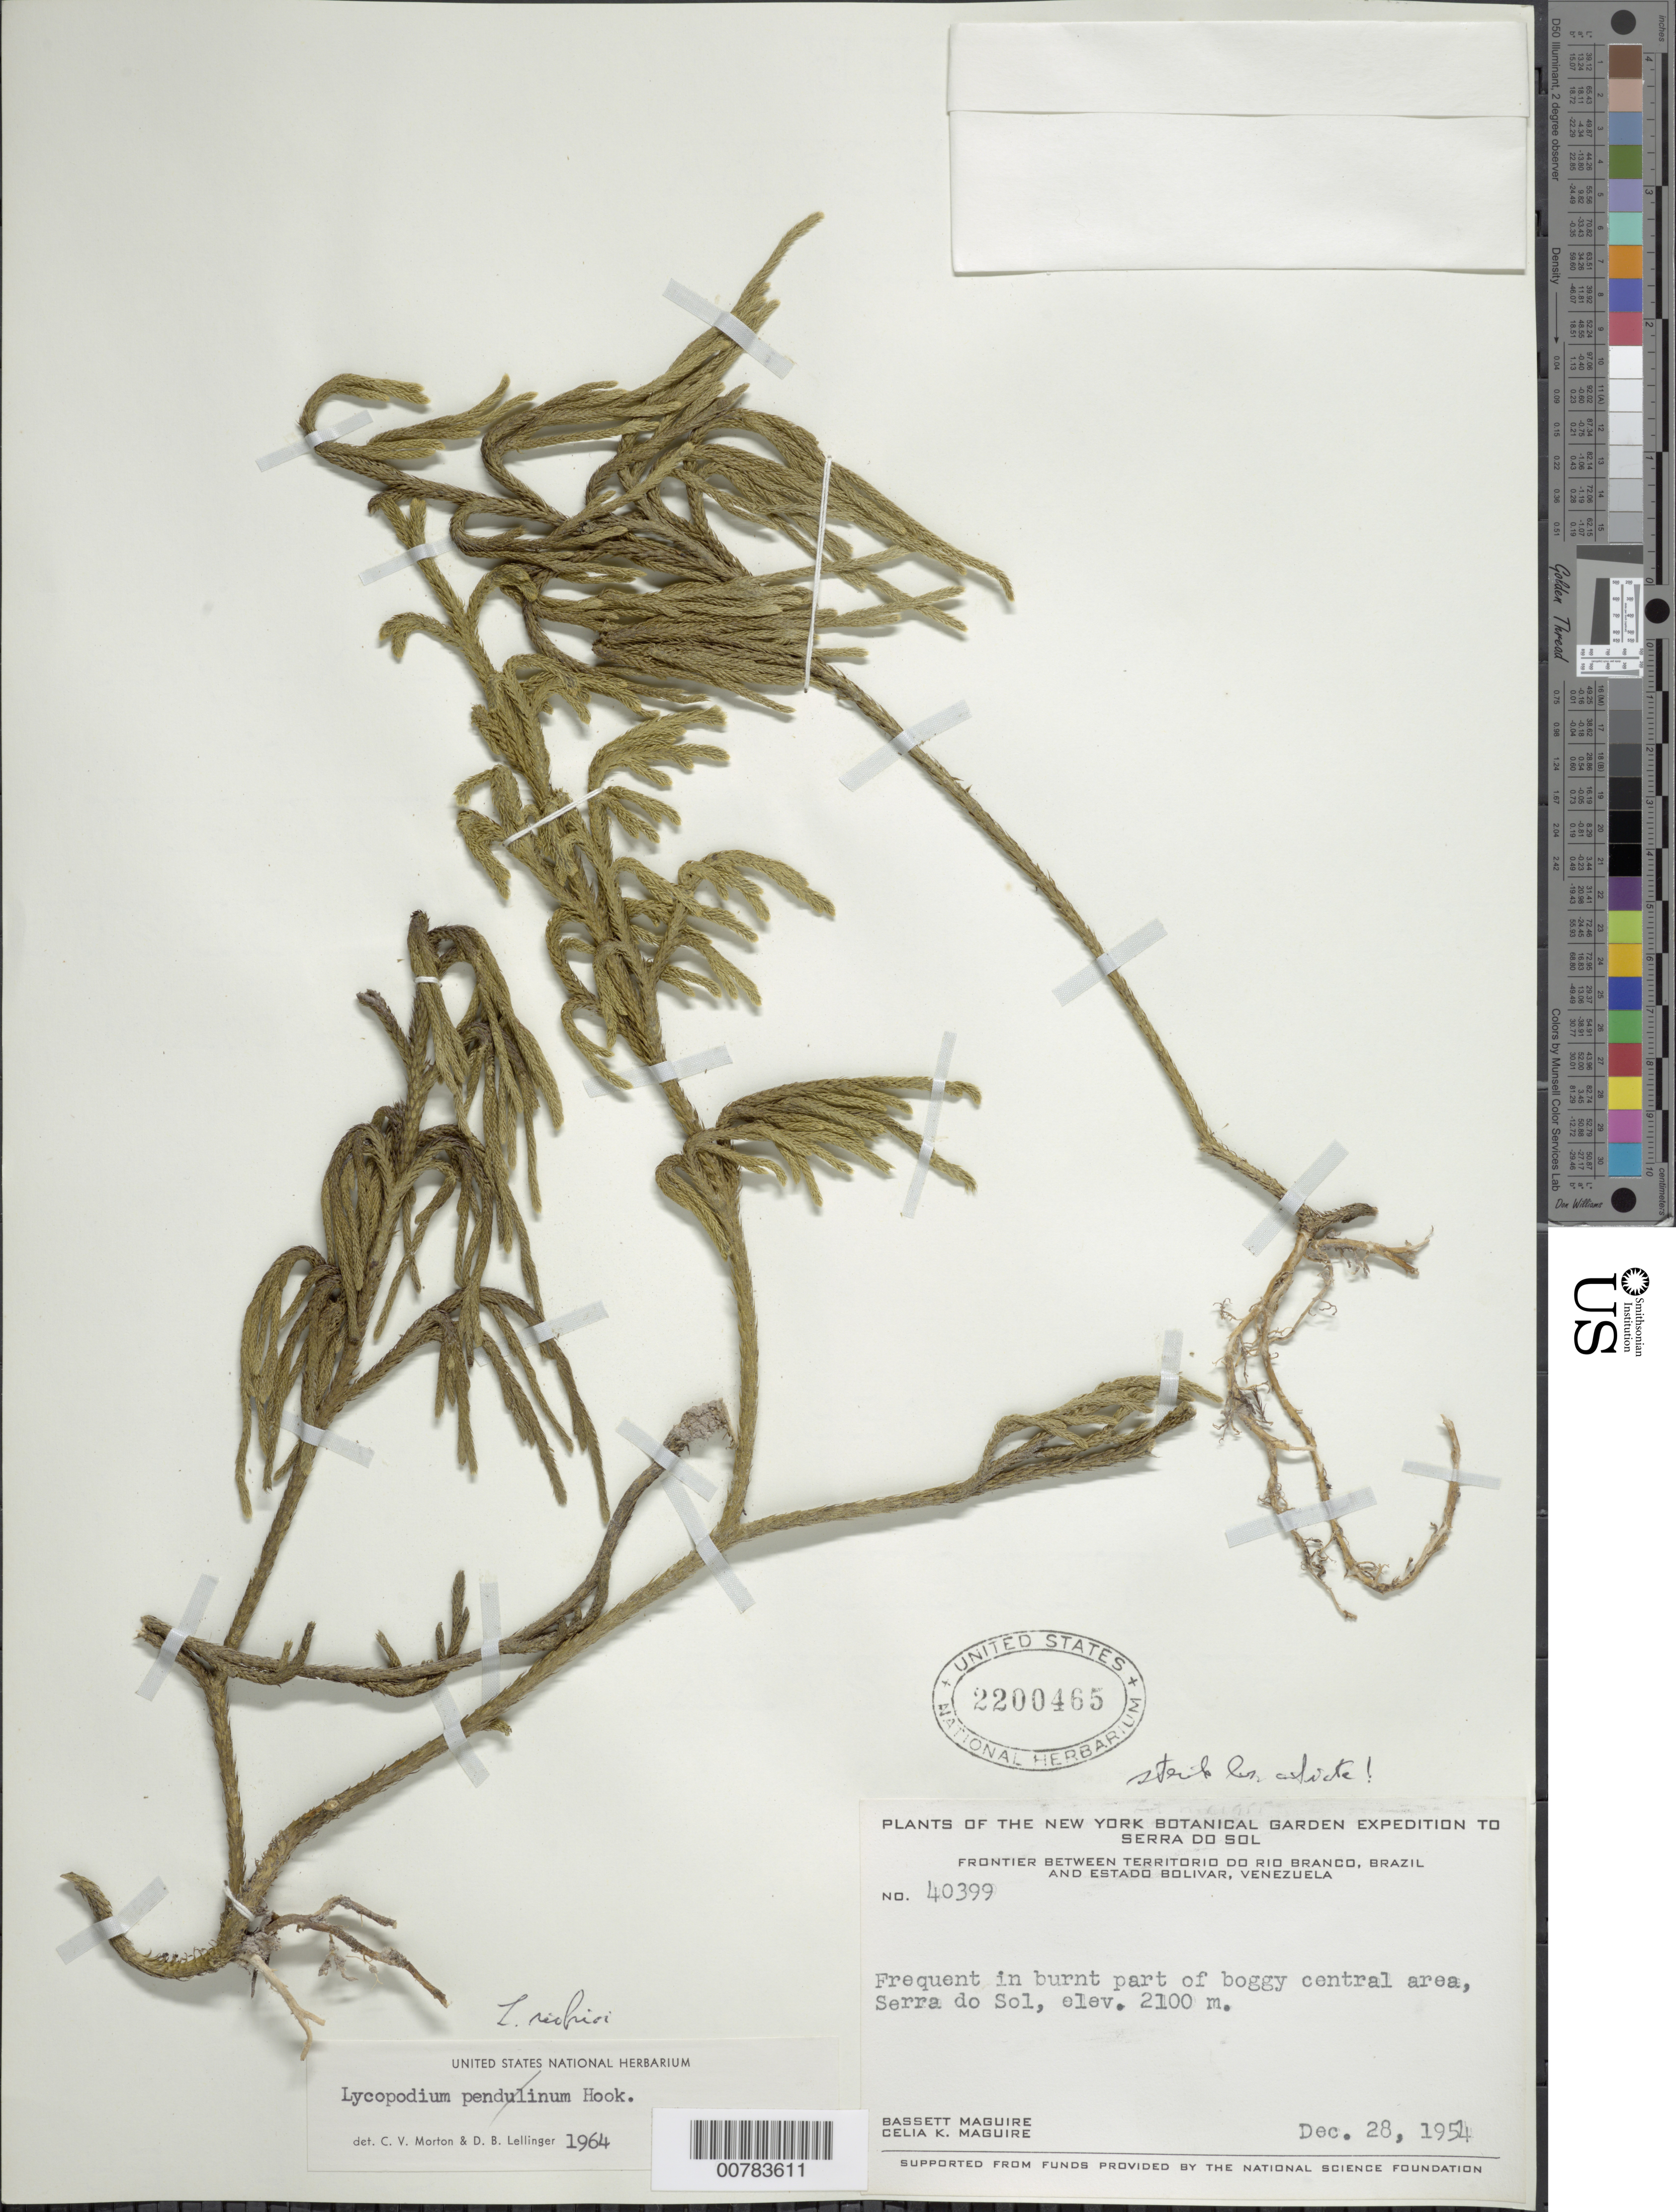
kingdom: Plantae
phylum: Tracheophyta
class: Lycopodiopsida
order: Lycopodiales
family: Lycopodiaceae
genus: Palhinhaea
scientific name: Palhinhaea riofrioi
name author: (Sodiro) Holub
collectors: B. Maguire & C. K. Maguire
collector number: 40399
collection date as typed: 28-Dec-54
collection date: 1954-12-28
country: Venezuela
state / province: Bolívar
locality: Serra do Sol, frontier betw. TerRiver do Río Branco, Brazil & Bolívar, Venezuela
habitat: Burnt part of boggy central area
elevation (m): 2100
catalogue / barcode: US 2200465